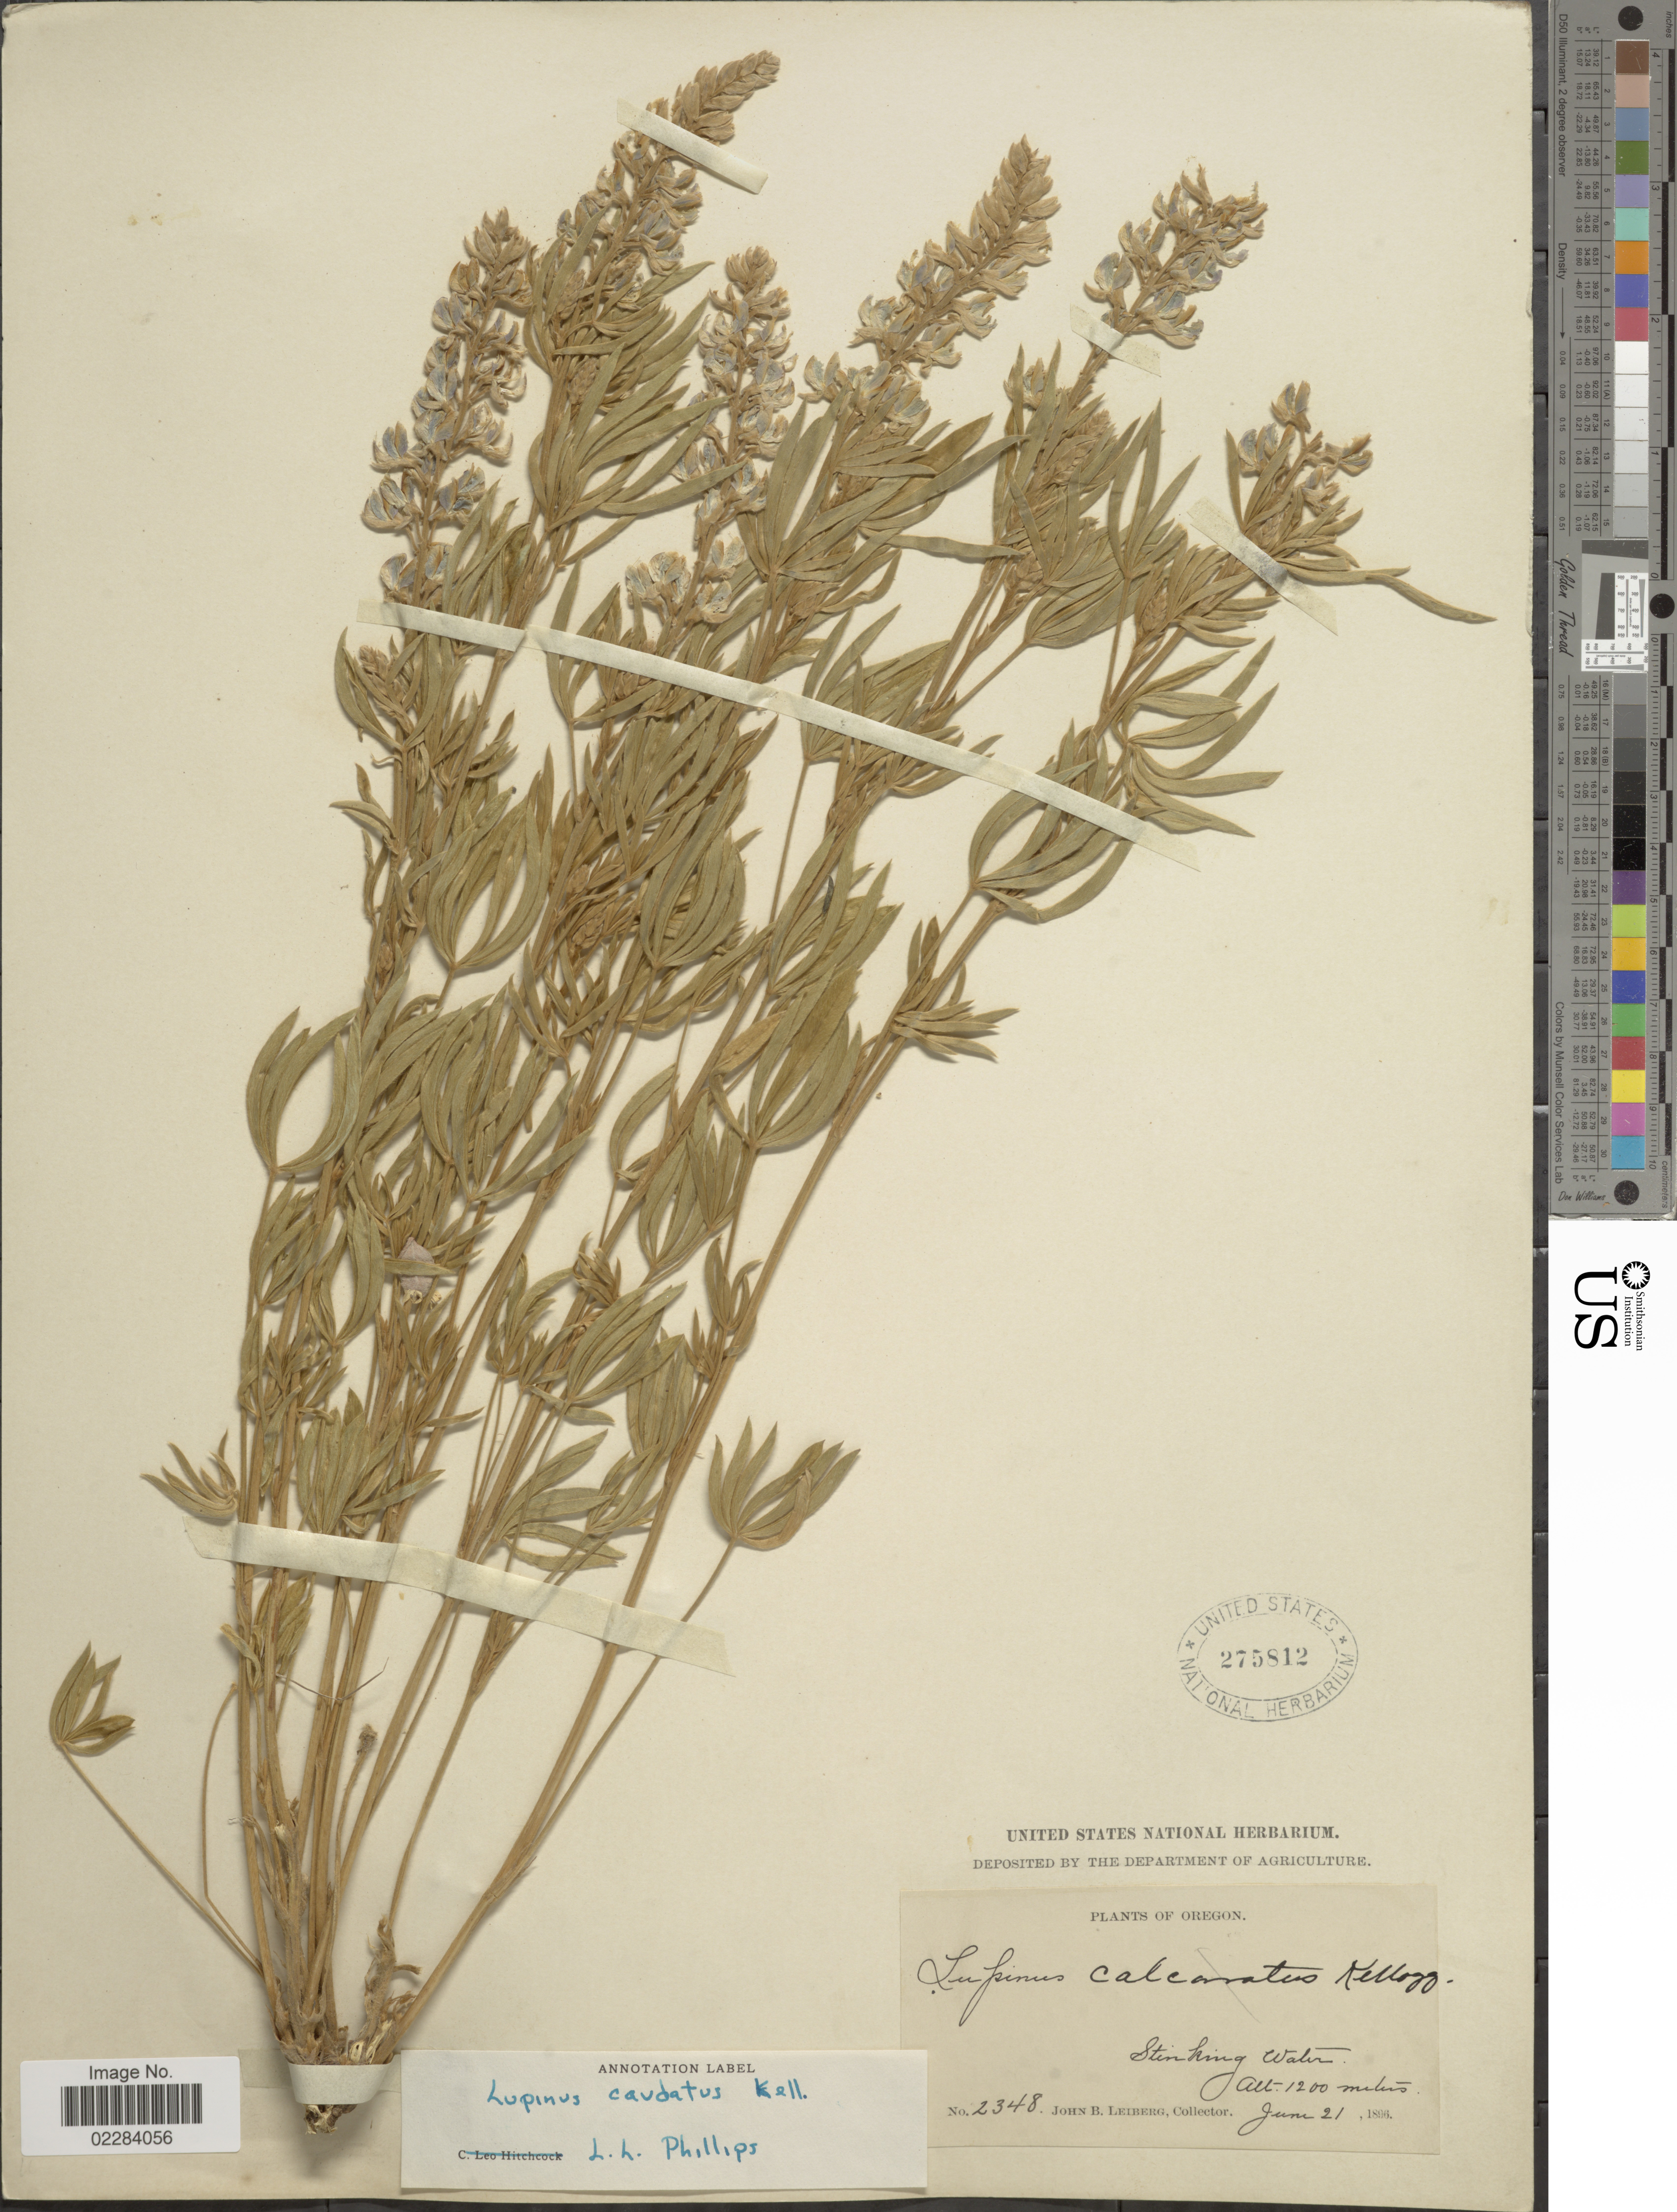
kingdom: Plantae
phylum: Tracheophyta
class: Magnoliopsida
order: Fabales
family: Fabaceae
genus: Lupinus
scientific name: Lupinus caudatus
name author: Kellogg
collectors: J. B. Leiberg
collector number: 2348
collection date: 1896-06-21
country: United States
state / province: Oregon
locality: Stinkin Water.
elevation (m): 1200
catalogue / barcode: US 275812